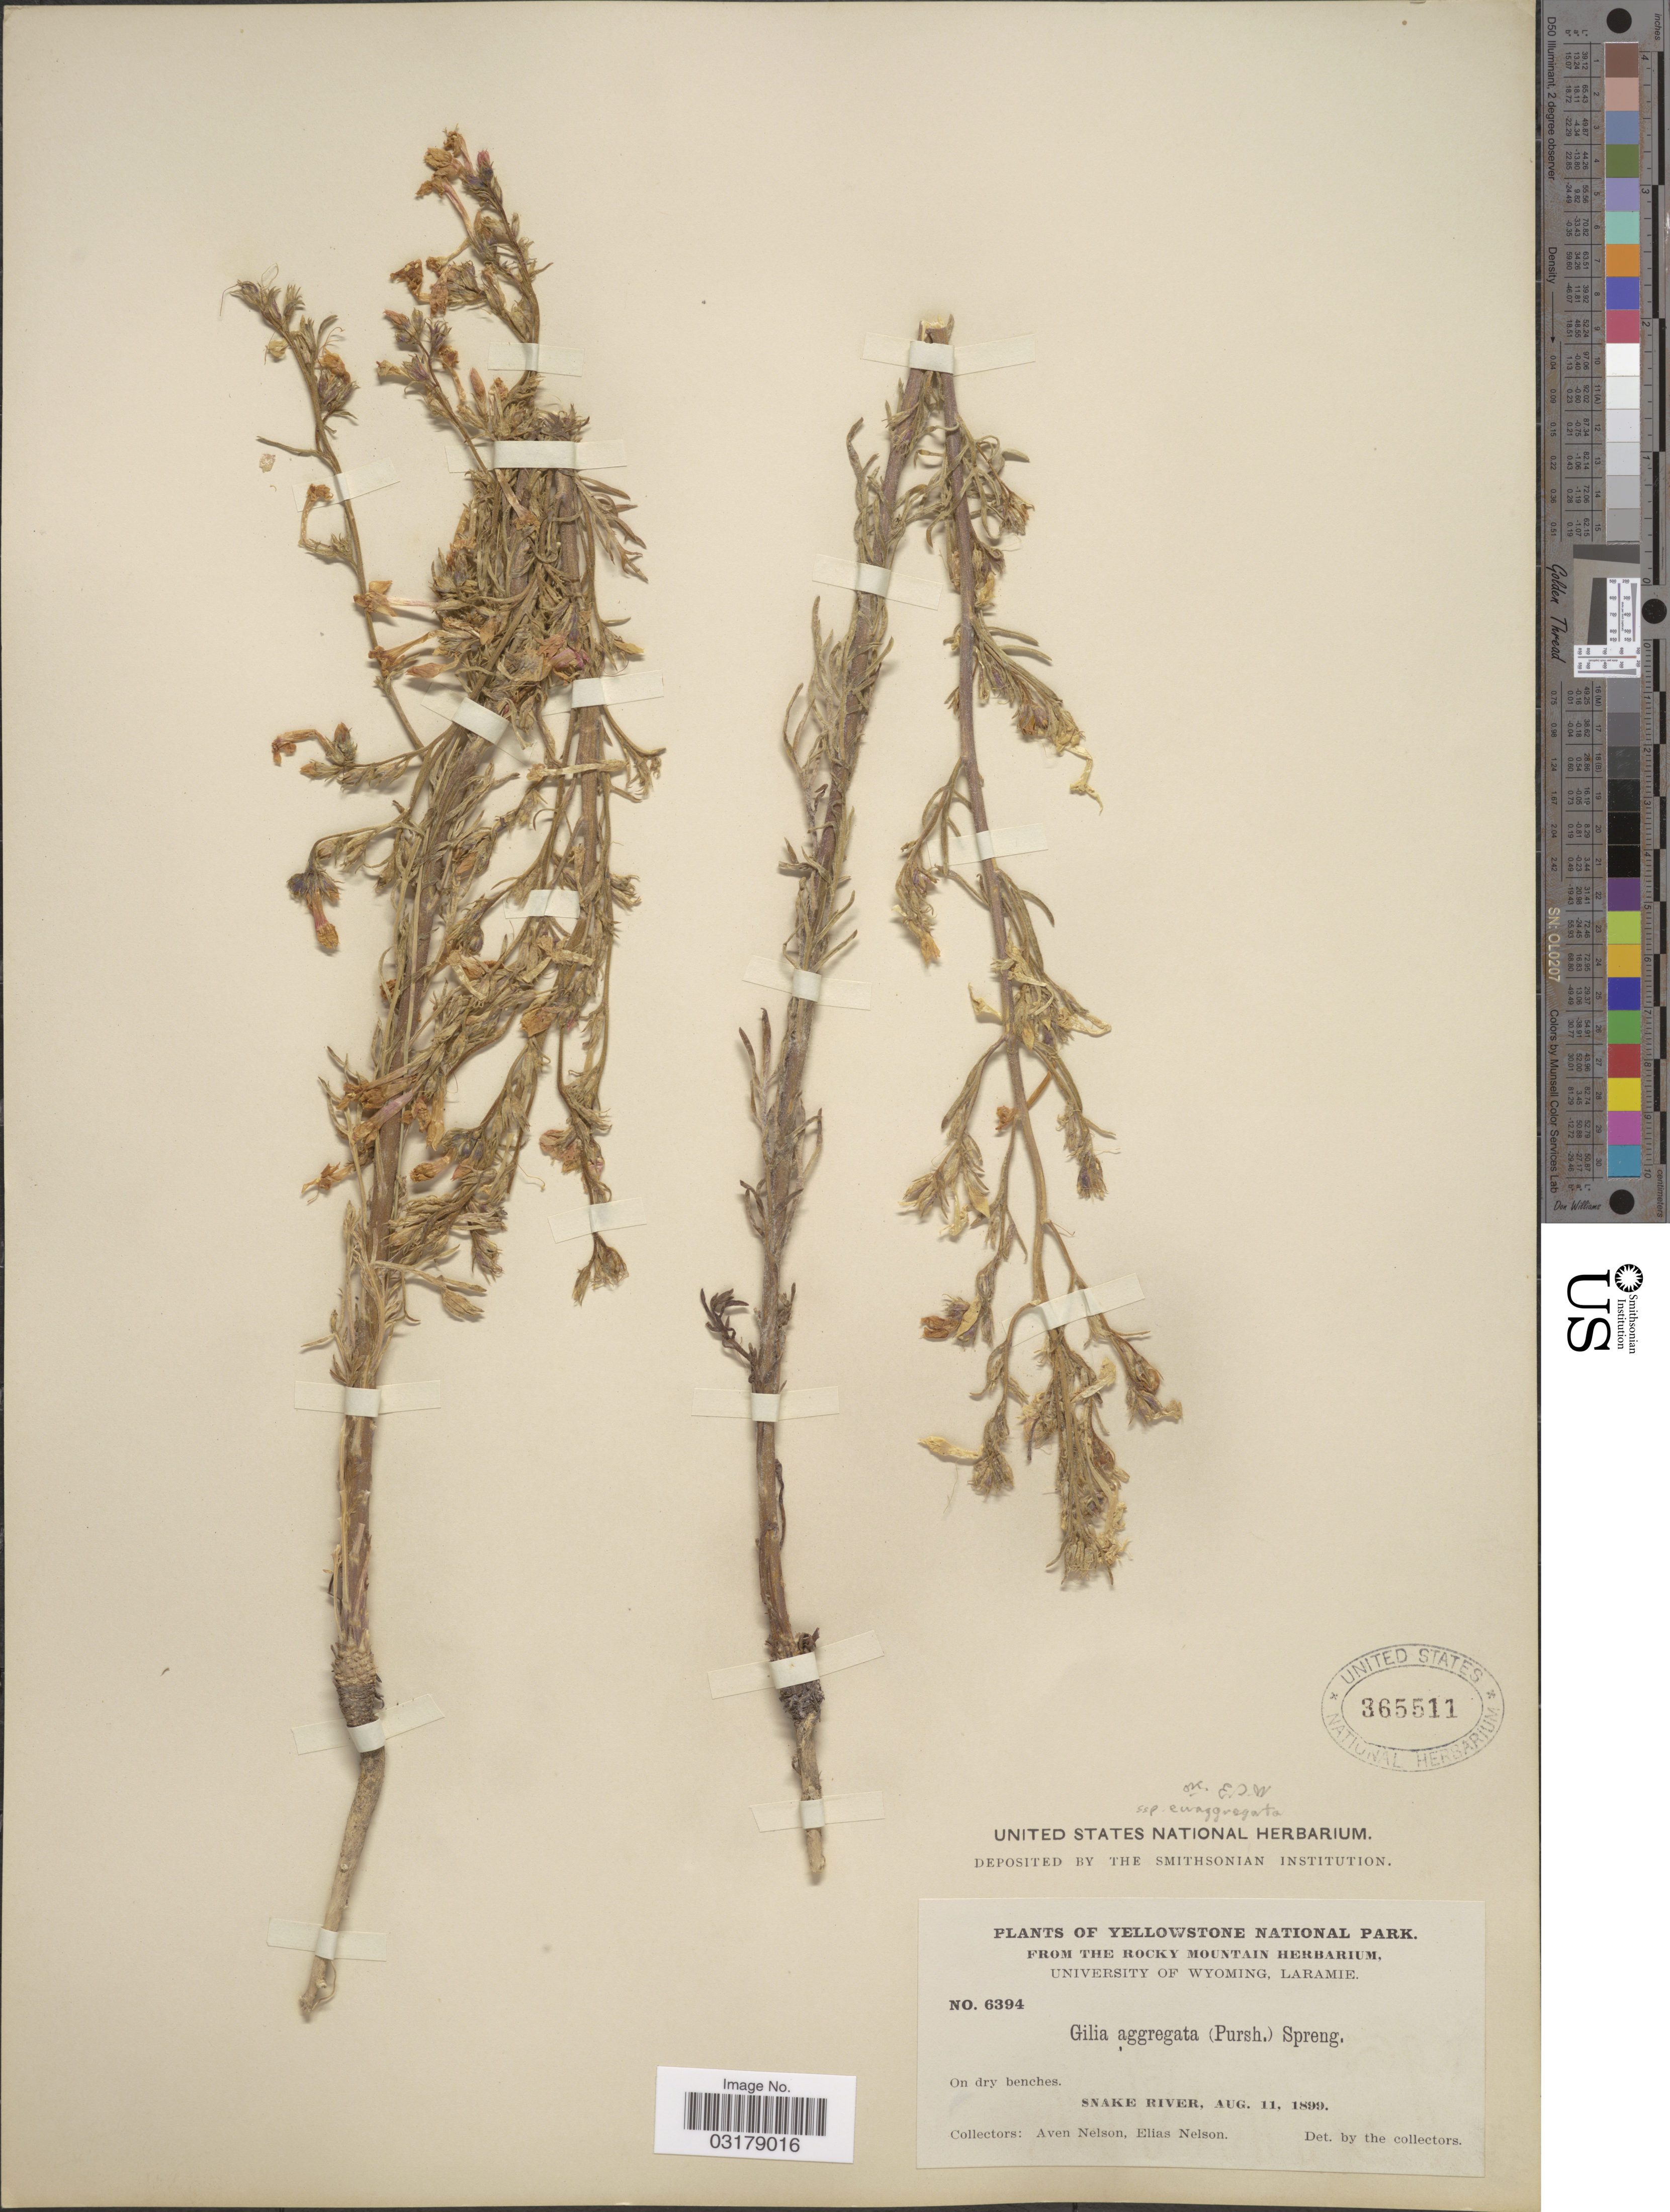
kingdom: Plantae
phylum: Tracheophyta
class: Magnoliopsida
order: Ericales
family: Polemoniaceae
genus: Ipomopsis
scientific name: Ipomopsis aggregata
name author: (Pursh) V.E. Grant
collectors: A. Nelson & E. Nelson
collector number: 6394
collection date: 1899-08-11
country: United States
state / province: Wyoming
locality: Yellowstone National Park. Snake River.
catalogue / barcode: US 365511